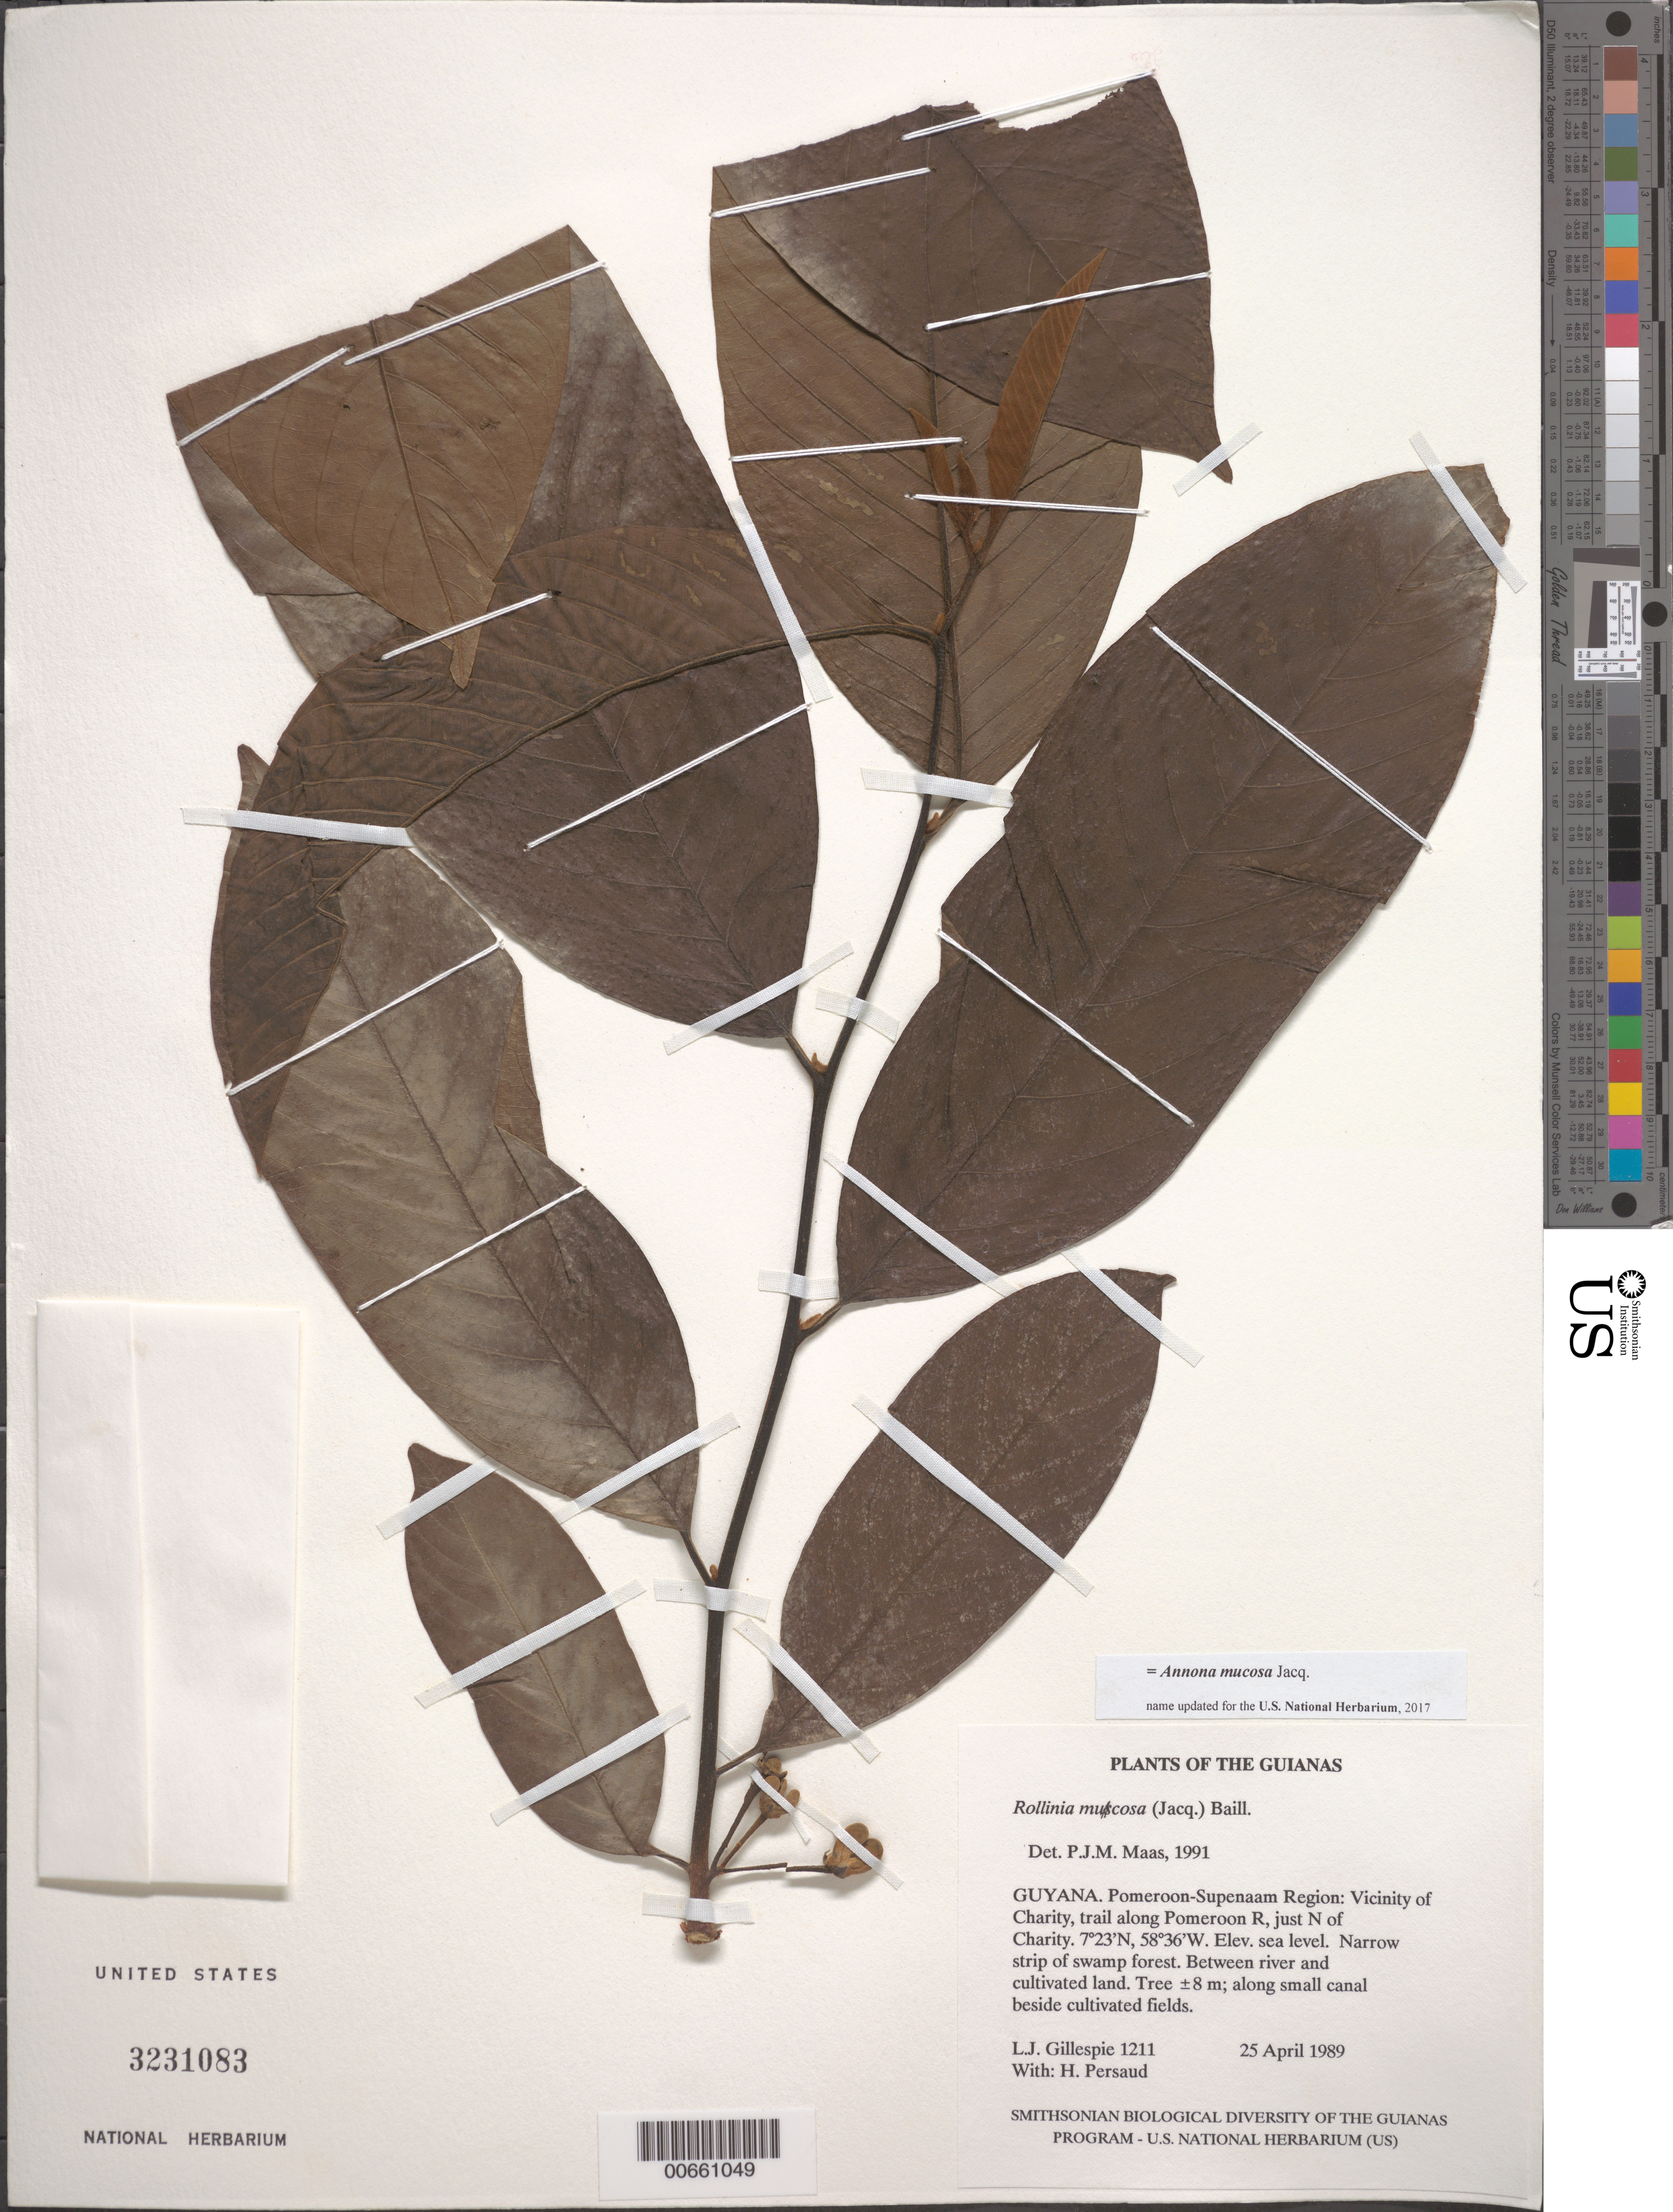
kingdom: Plantae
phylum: Tracheophyta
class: Magnoliopsida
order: Magnoliales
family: Annonaceae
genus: Annona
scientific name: Annona mucosa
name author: Jacq.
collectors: L. J. Gillespie & H. Persaud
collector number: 1211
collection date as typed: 25 April 1989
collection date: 1989-04-25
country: Guyana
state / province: Pomeroon-Supenaam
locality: Vicinity of Charity, trail along Pomeroon R, just N of Charity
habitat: Narrow strip of Swamp forestBetween river and cultivated land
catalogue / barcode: US 3231083